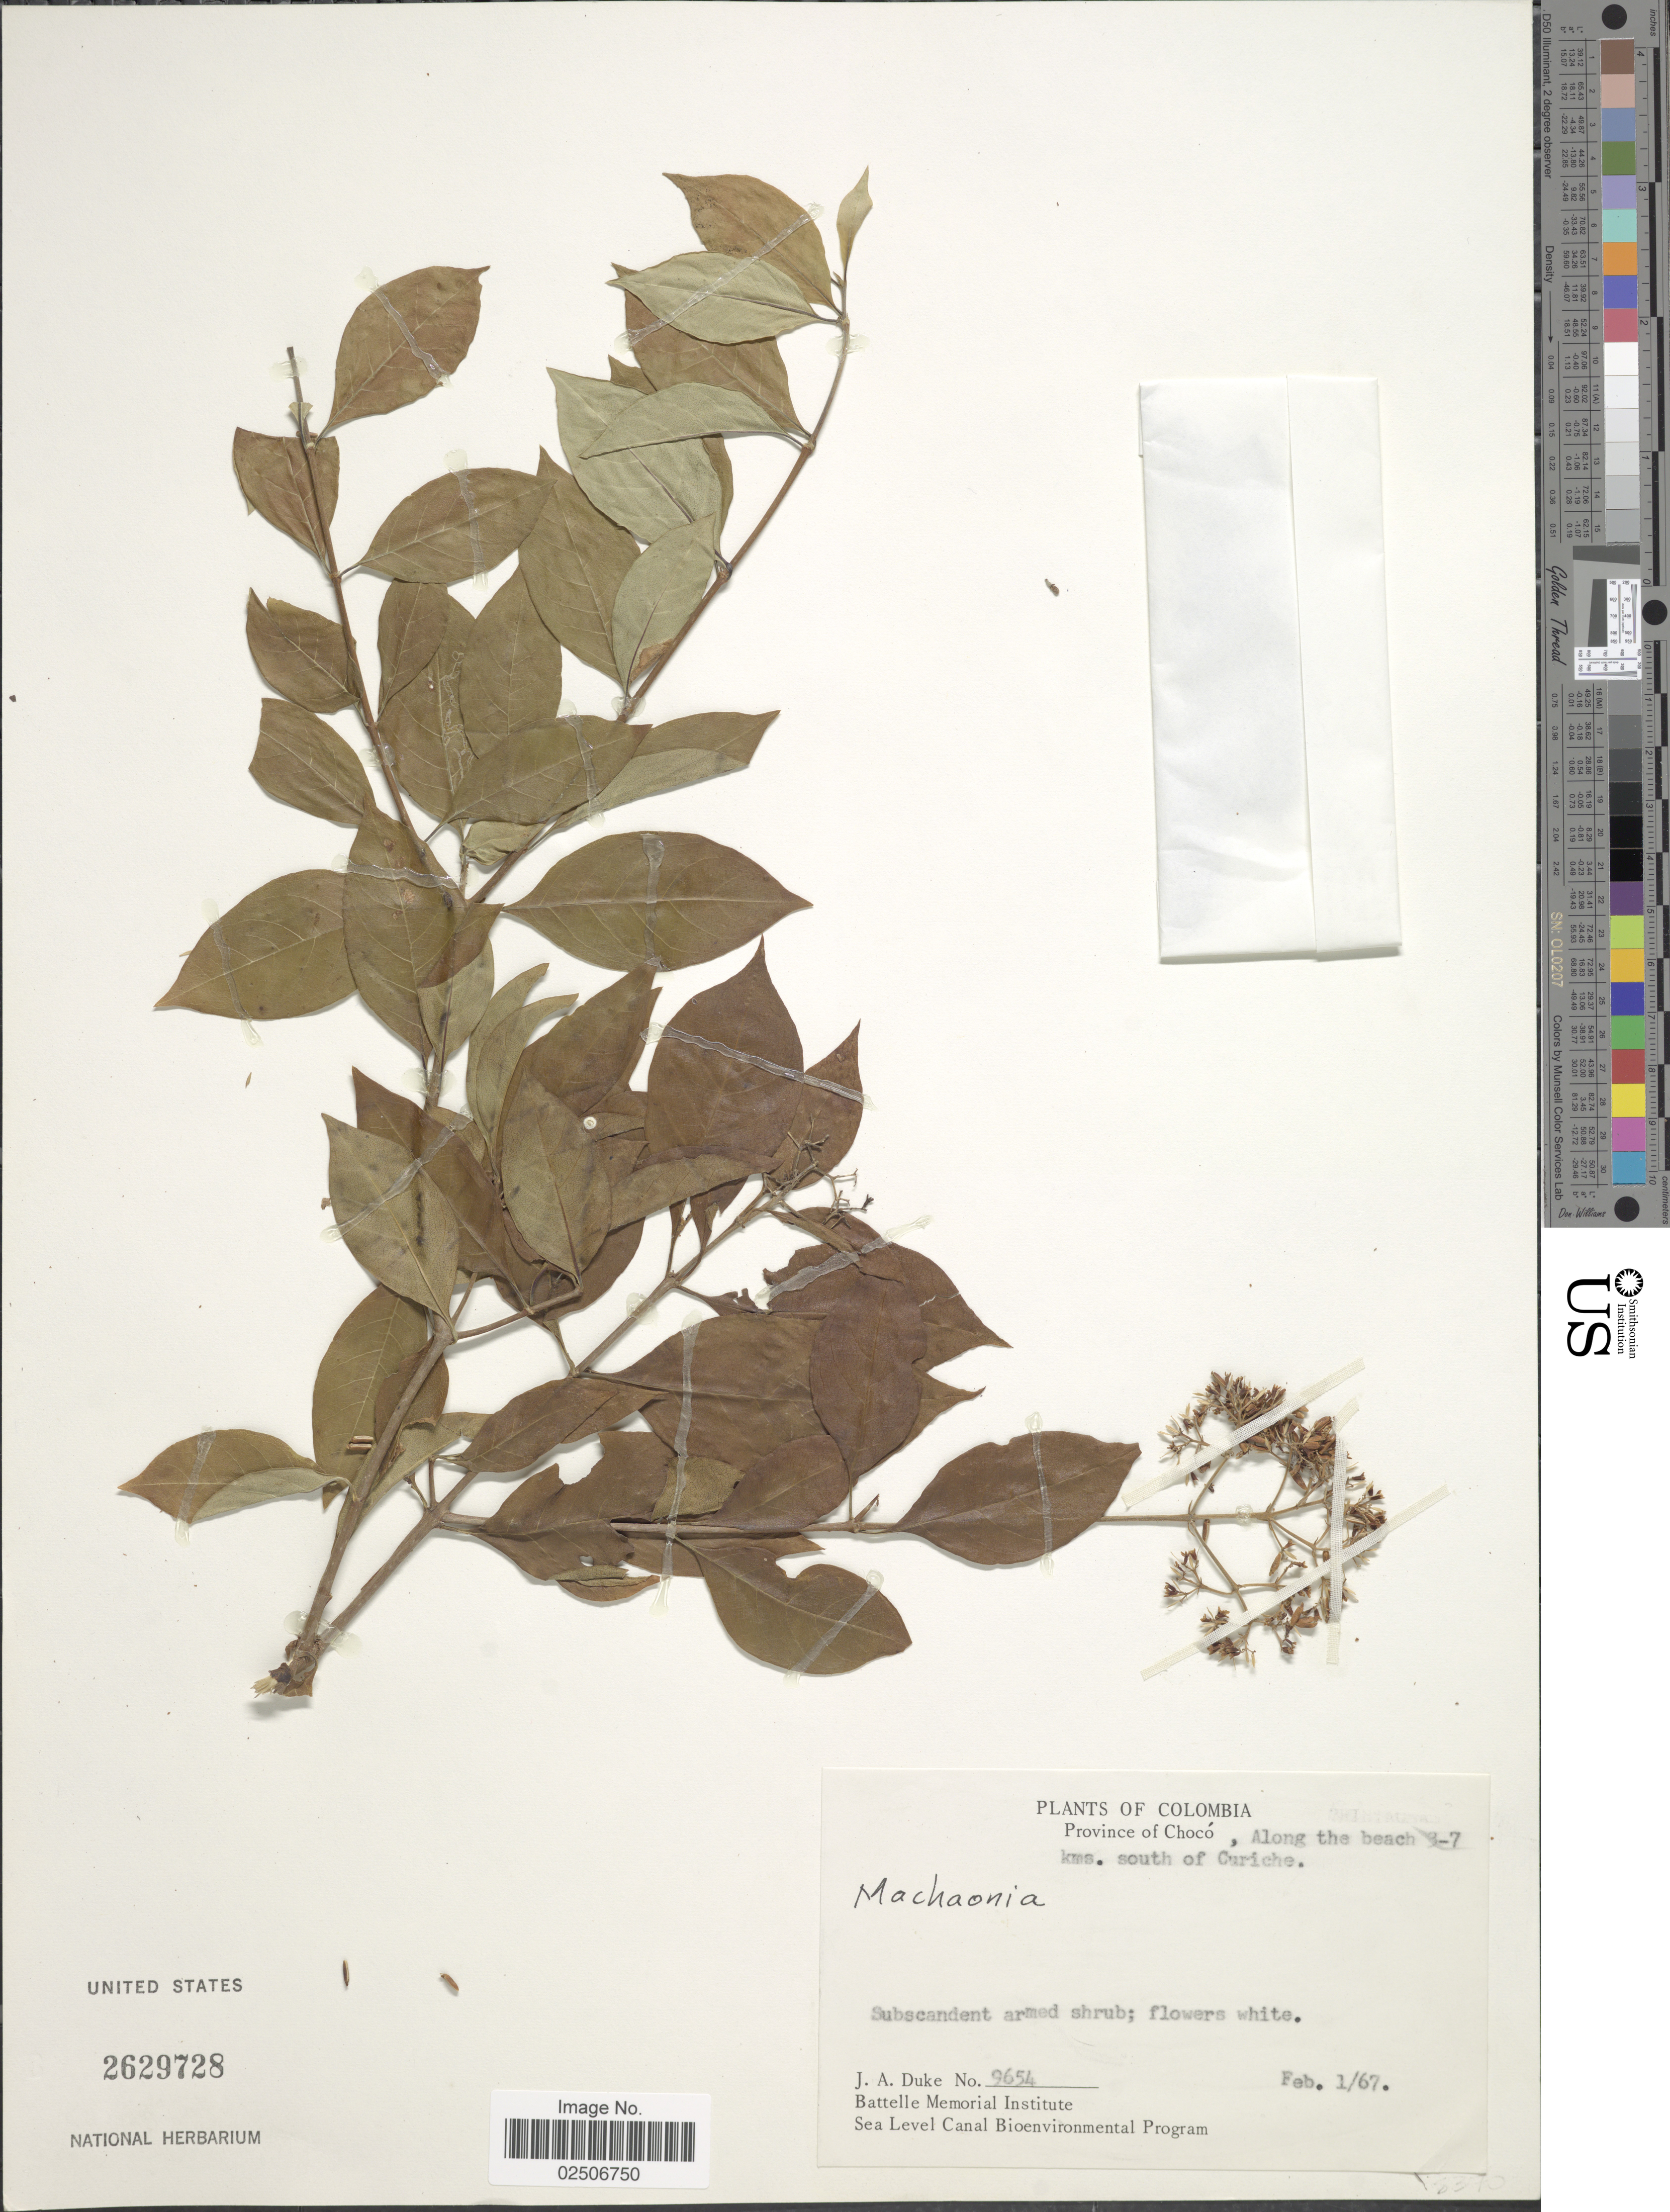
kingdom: Plantae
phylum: Tracheophyta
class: Magnoliopsida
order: Gentianales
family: Rubiaceae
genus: Machaonia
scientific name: Machaonia sp.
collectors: J. A. Duke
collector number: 9654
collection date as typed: Transcribed d/m/y: 1/2/67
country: Colombia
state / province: Chocó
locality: Along the beach 3-7 kms. south of Curiche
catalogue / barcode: US 2629728